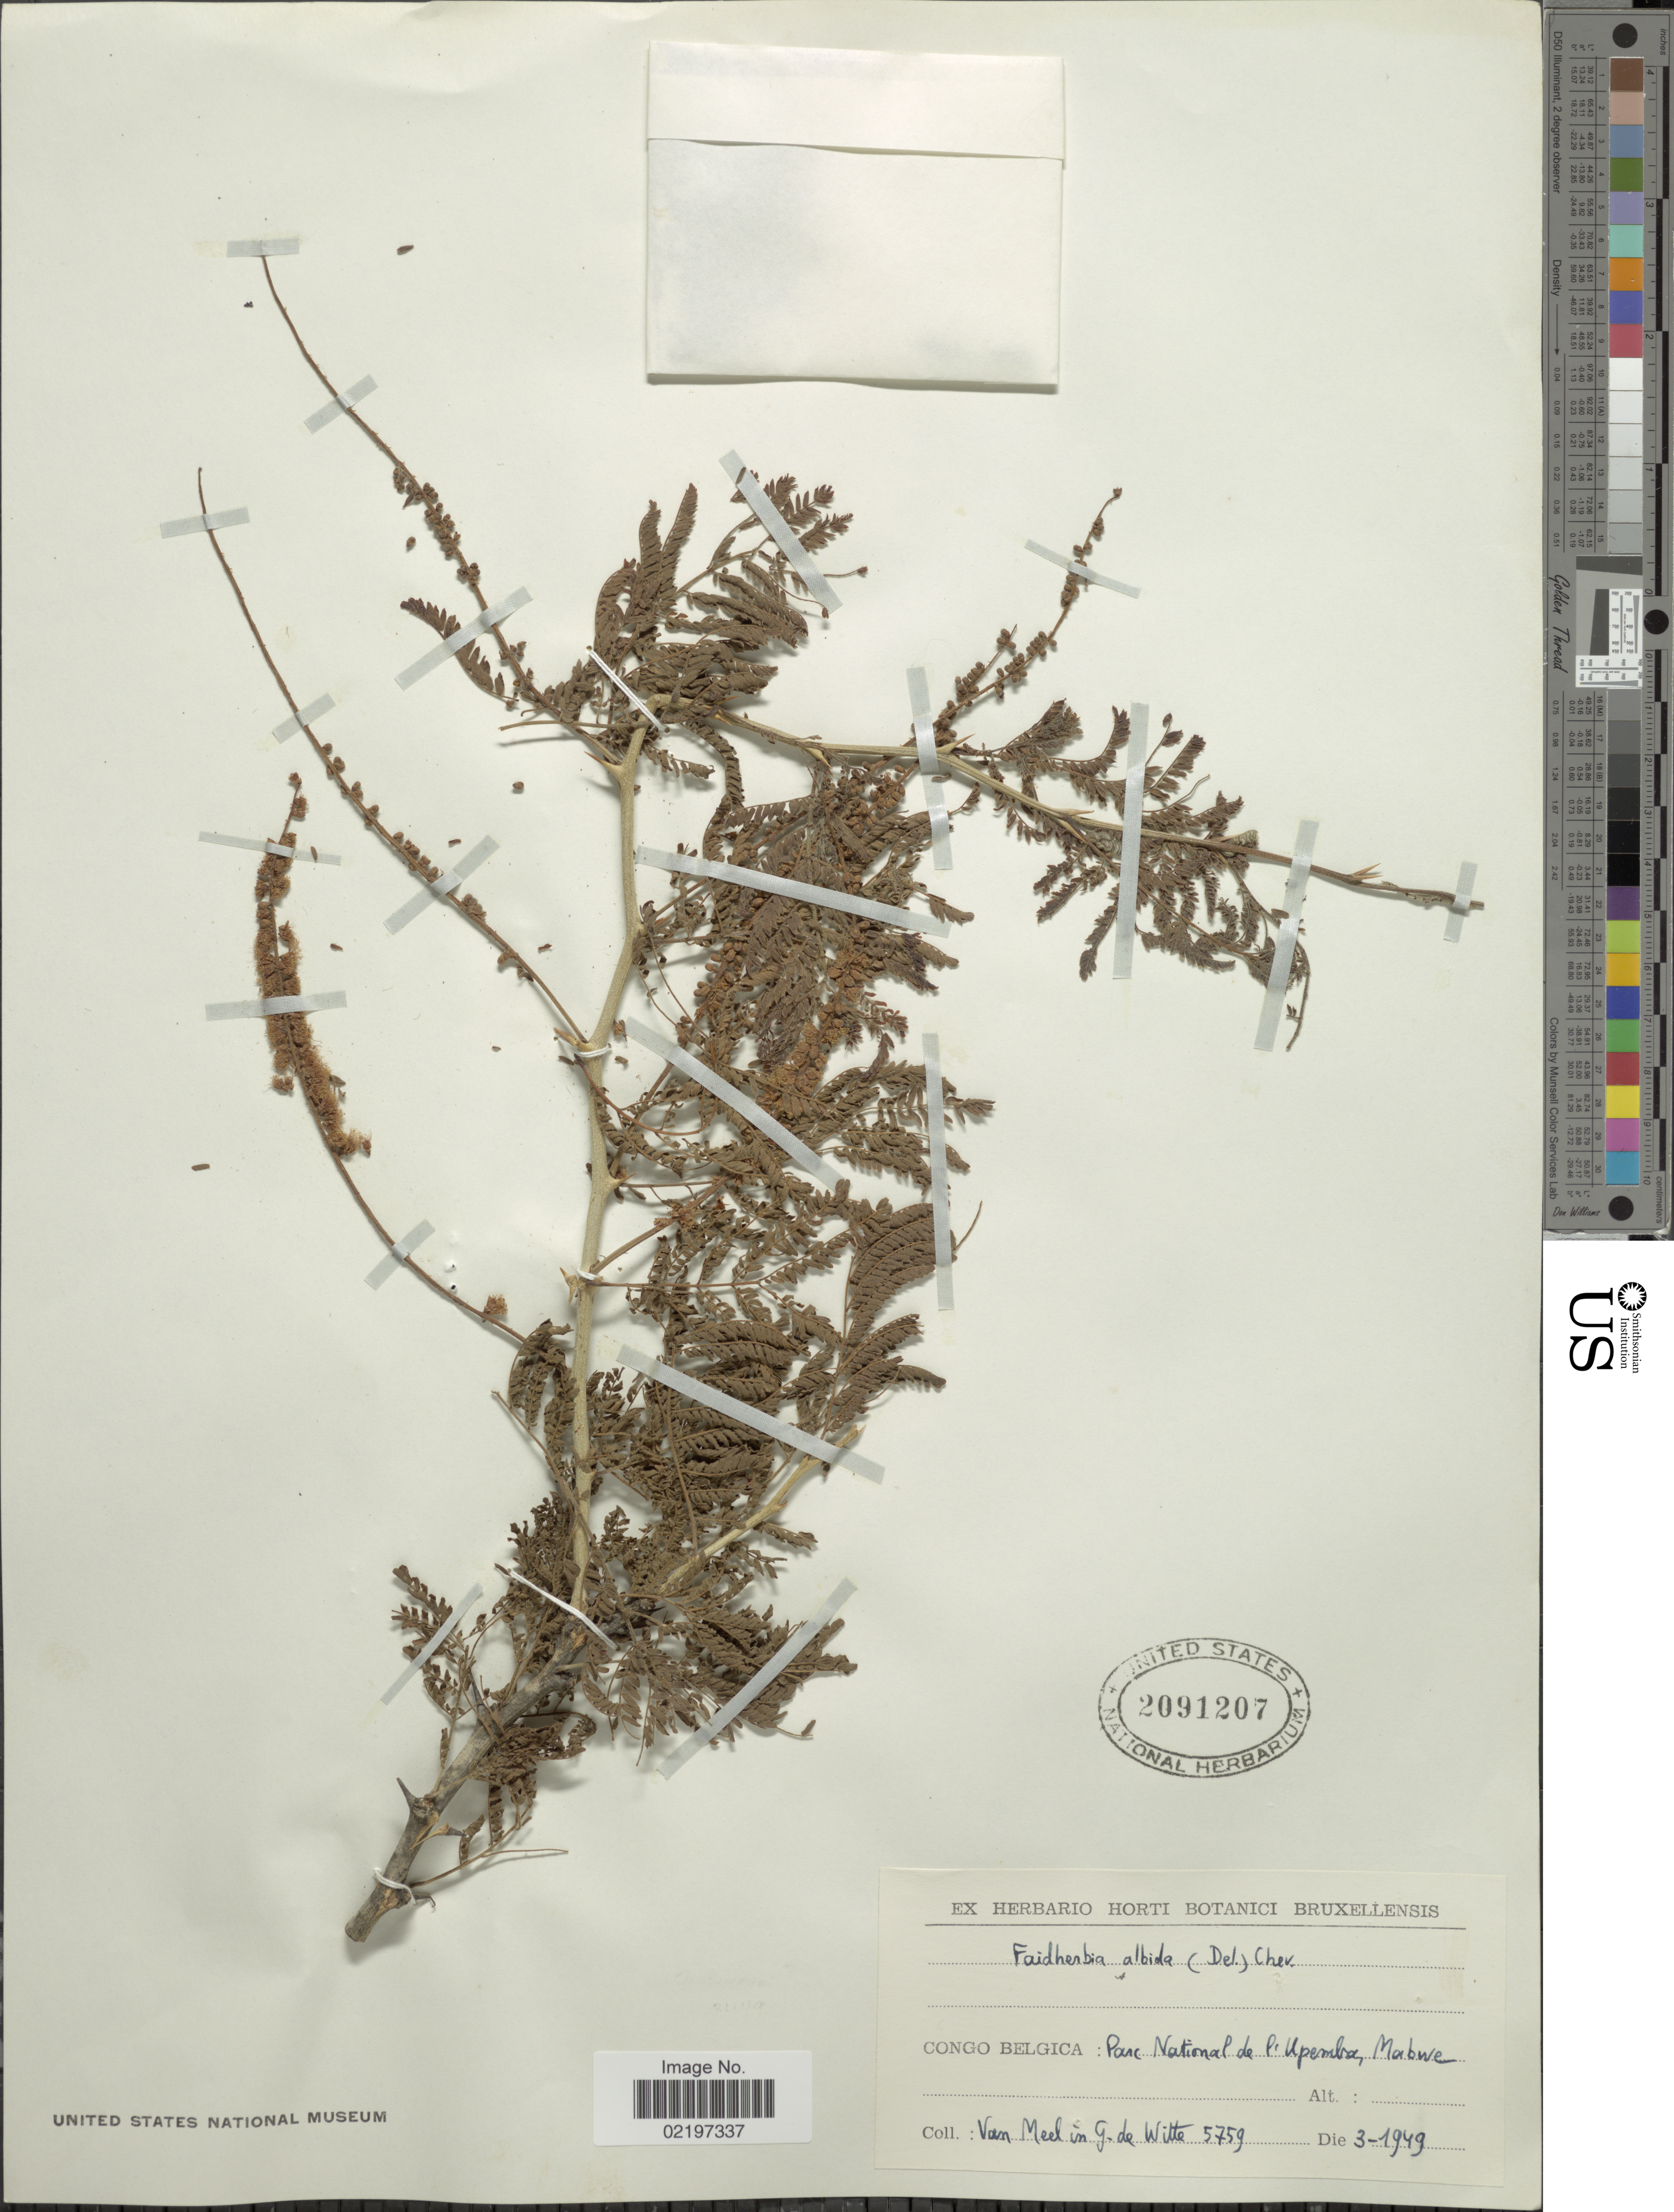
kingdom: Plantae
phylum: Tracheophyta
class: Magnoliopsida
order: Fabales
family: Fabaceae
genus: Faidherbia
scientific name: Faidherbia albida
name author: (Delile) A. Chev.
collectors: G. de Witte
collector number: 5759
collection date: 1949-03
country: Congo, Democratic Republic of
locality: Congo Belgica: Parc National de P'Upemba, Mabwe.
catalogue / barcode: US 2091207